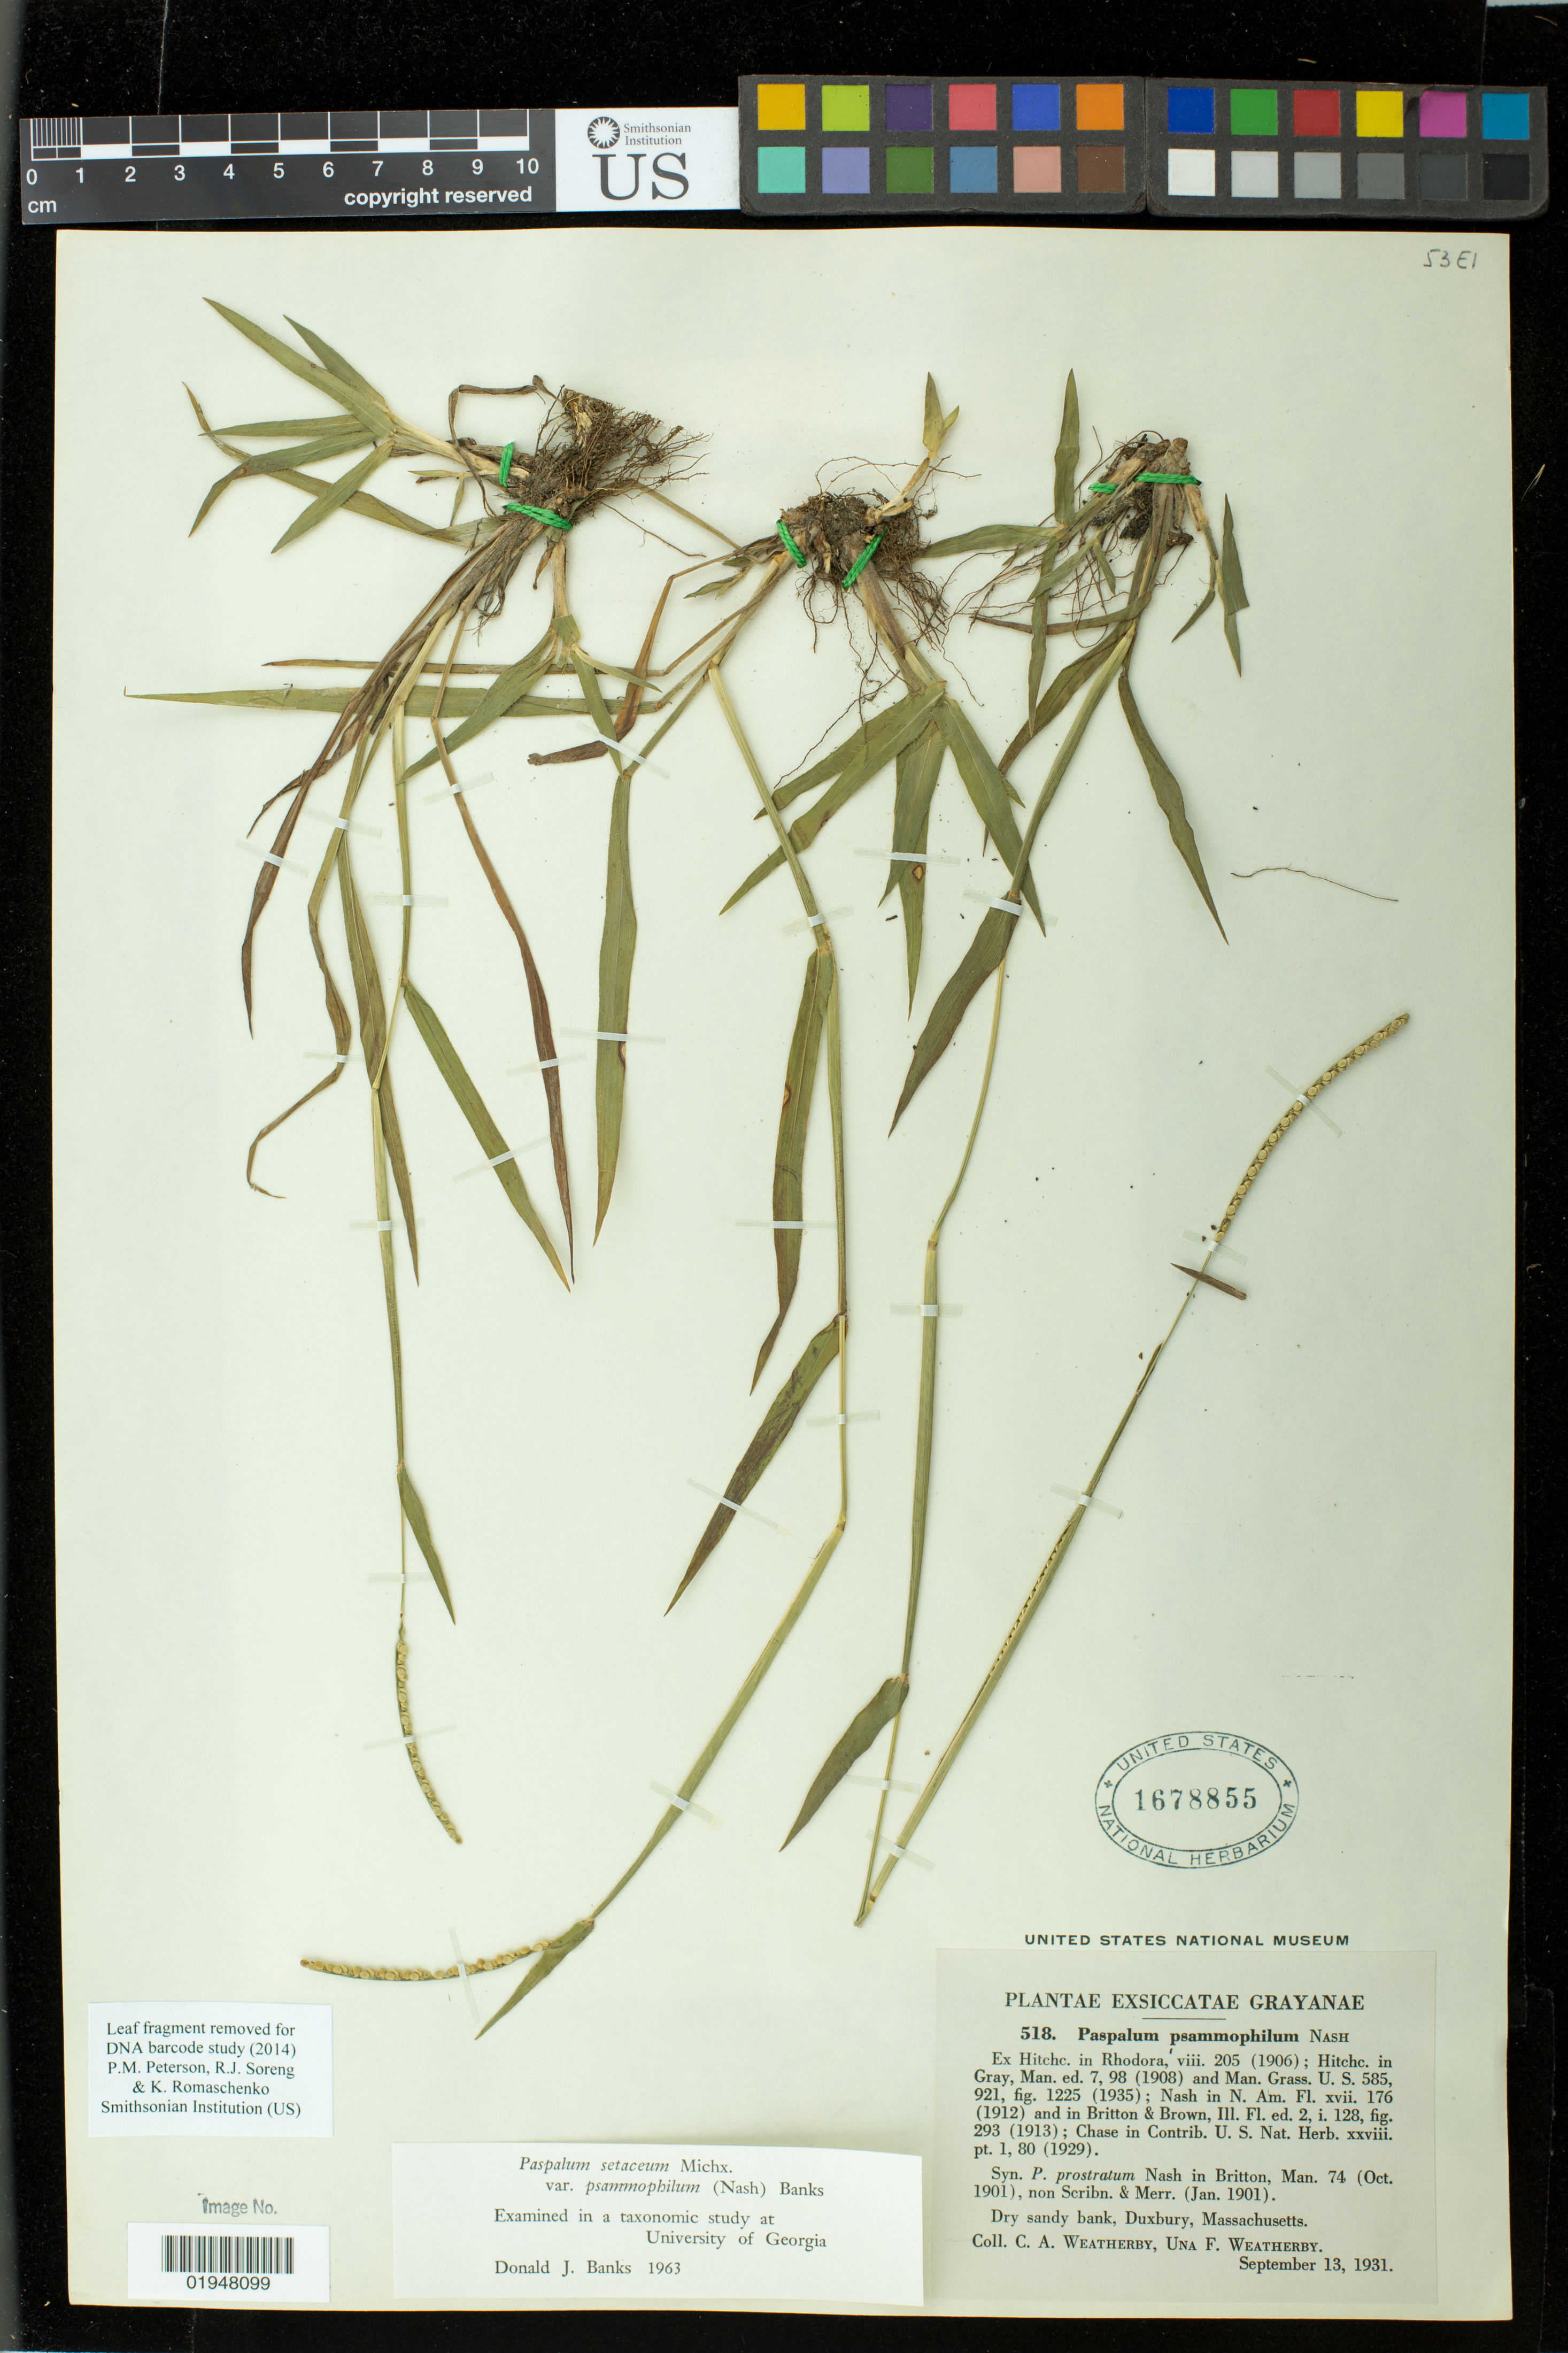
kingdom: Plantae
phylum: Tracheophyta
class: Liliopsida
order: Poales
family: Poaceae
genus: Paspalum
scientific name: Paspalum psammophilum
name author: Nash ex Hitchc.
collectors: C. A. Weatherby & U. Weatherby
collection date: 1931-09-13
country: United States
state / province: Massachusetts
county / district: Plymouth County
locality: Duxbury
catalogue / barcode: US 1678855